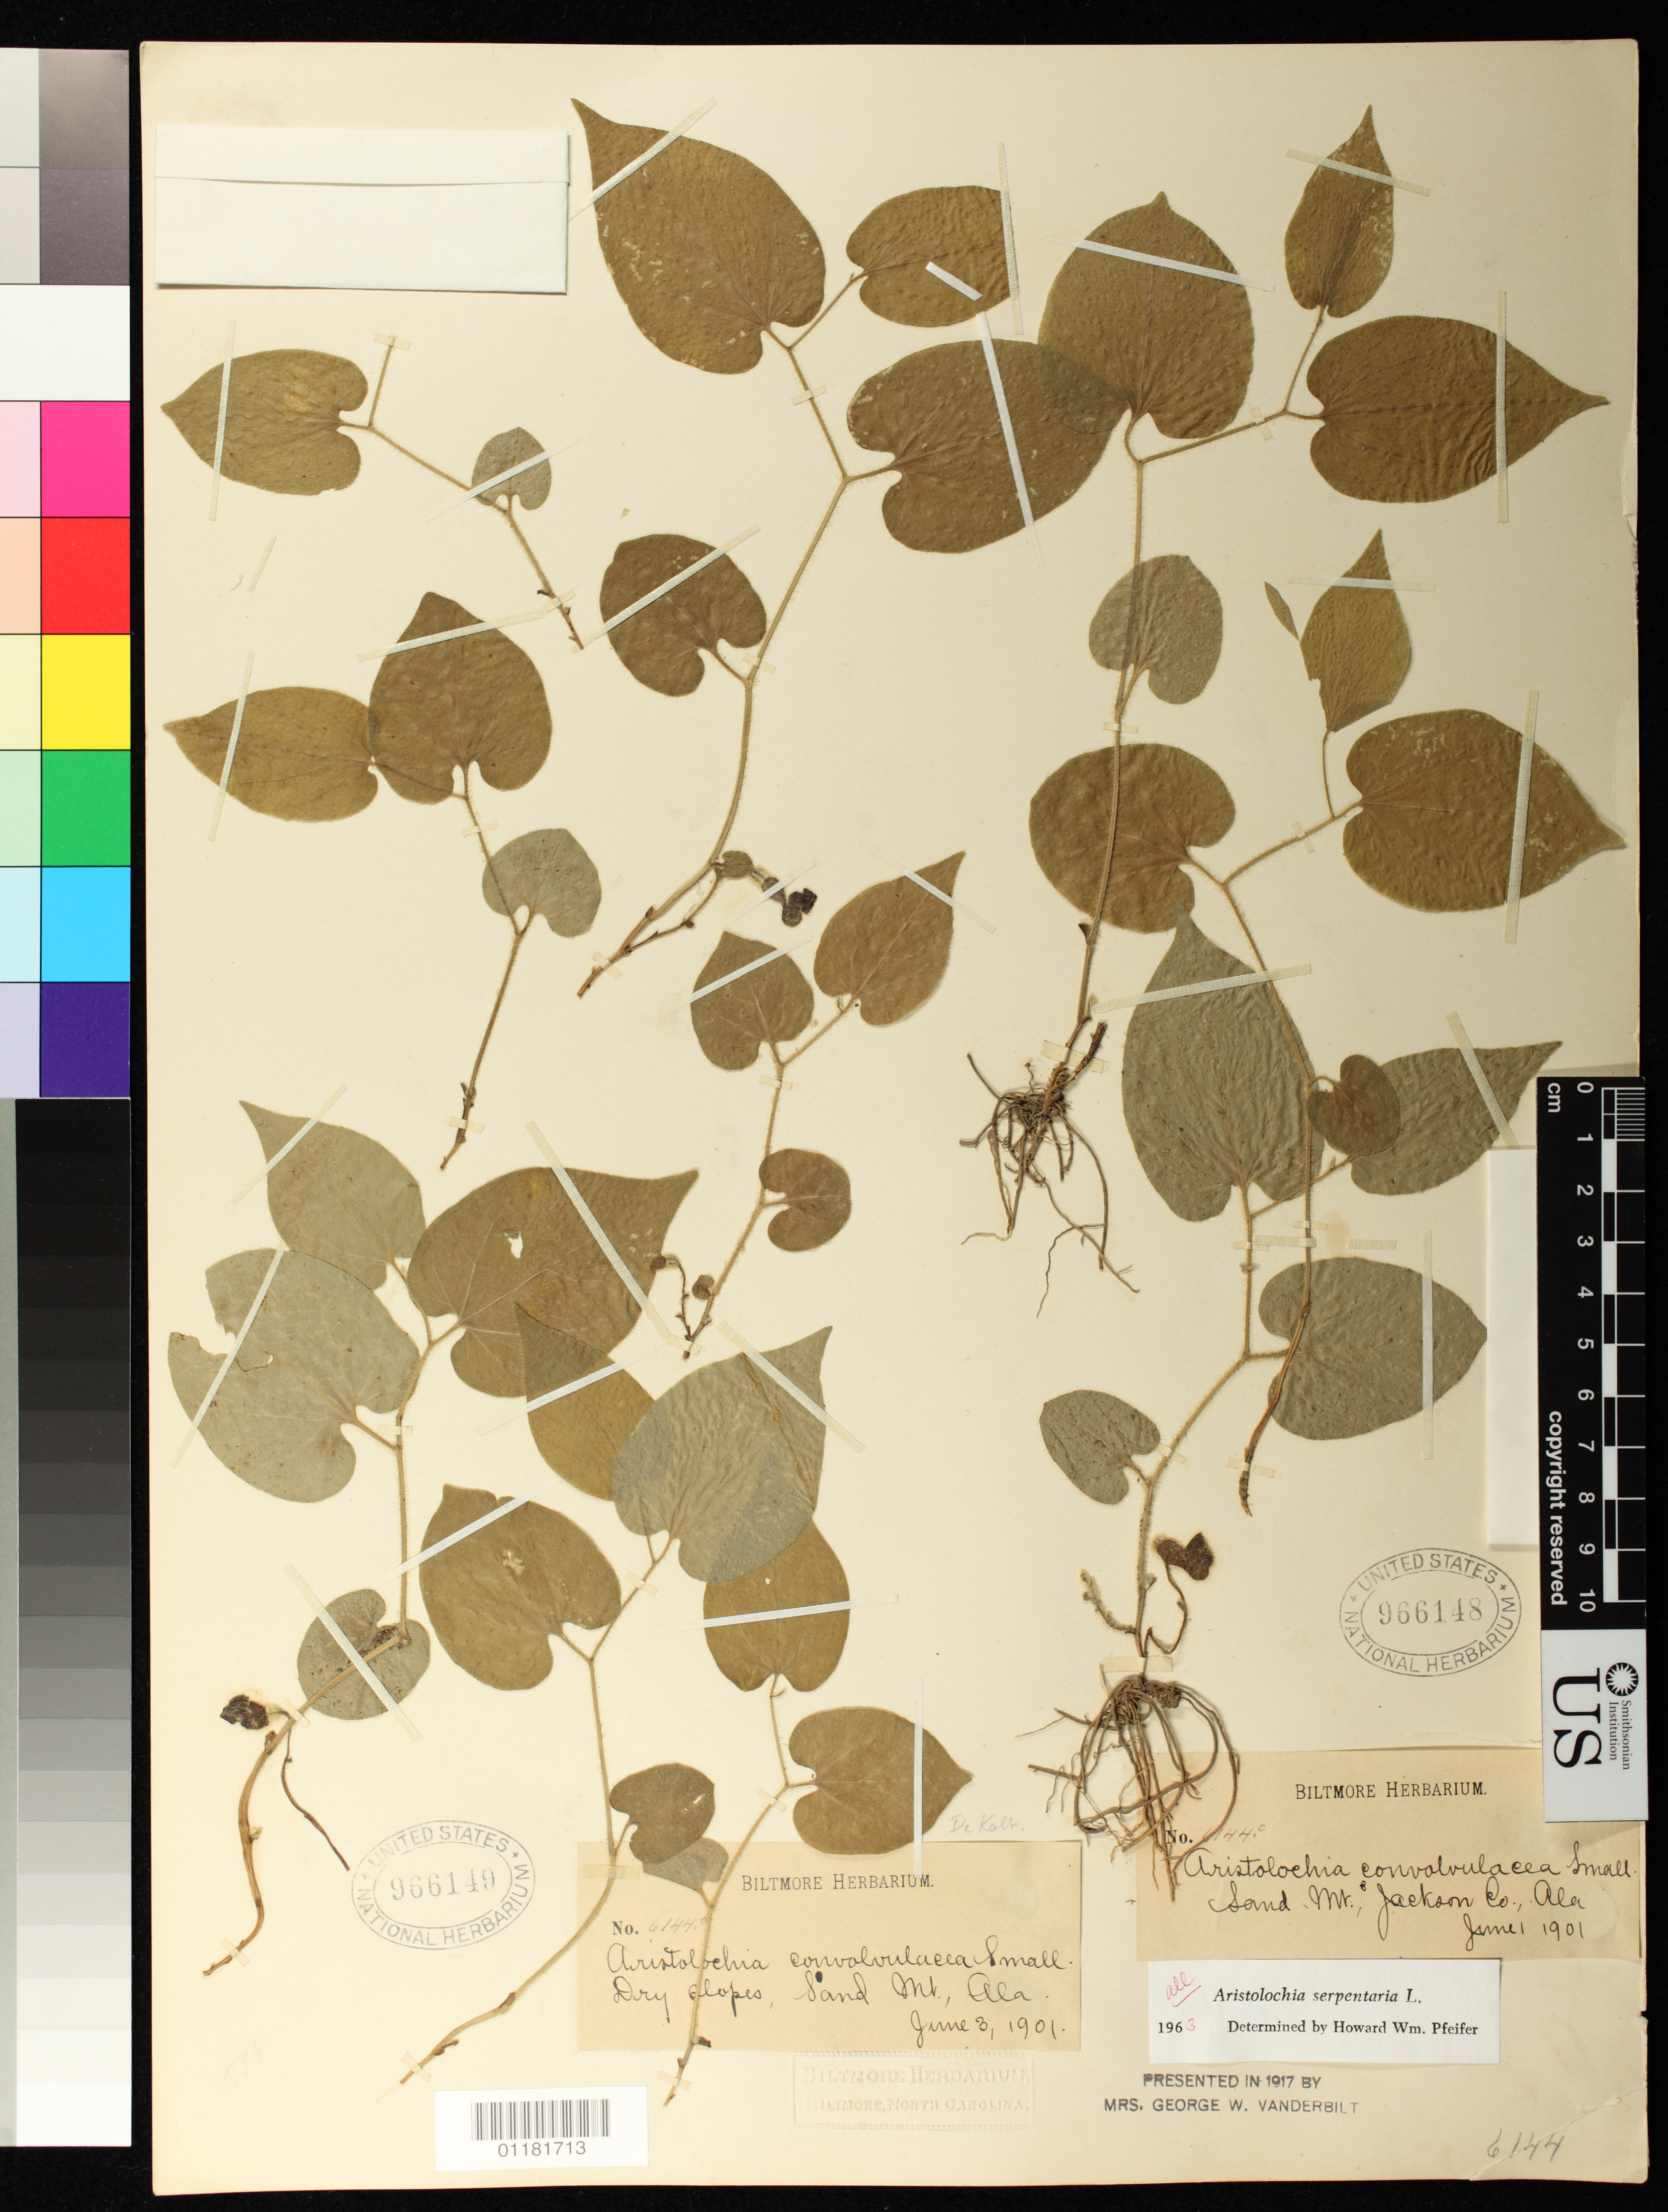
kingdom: Plantae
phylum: Tracheophyta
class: Magnoliopsida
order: Piperales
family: Aristolochiaceae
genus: Aristolochia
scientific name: Aristolochia serpentaria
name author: L.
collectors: ex herb. Biltmore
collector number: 6144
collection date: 1901-06-01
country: United States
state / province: Alabama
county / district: Jackson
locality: Sand Mountain, Jackson County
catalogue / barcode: US 966148